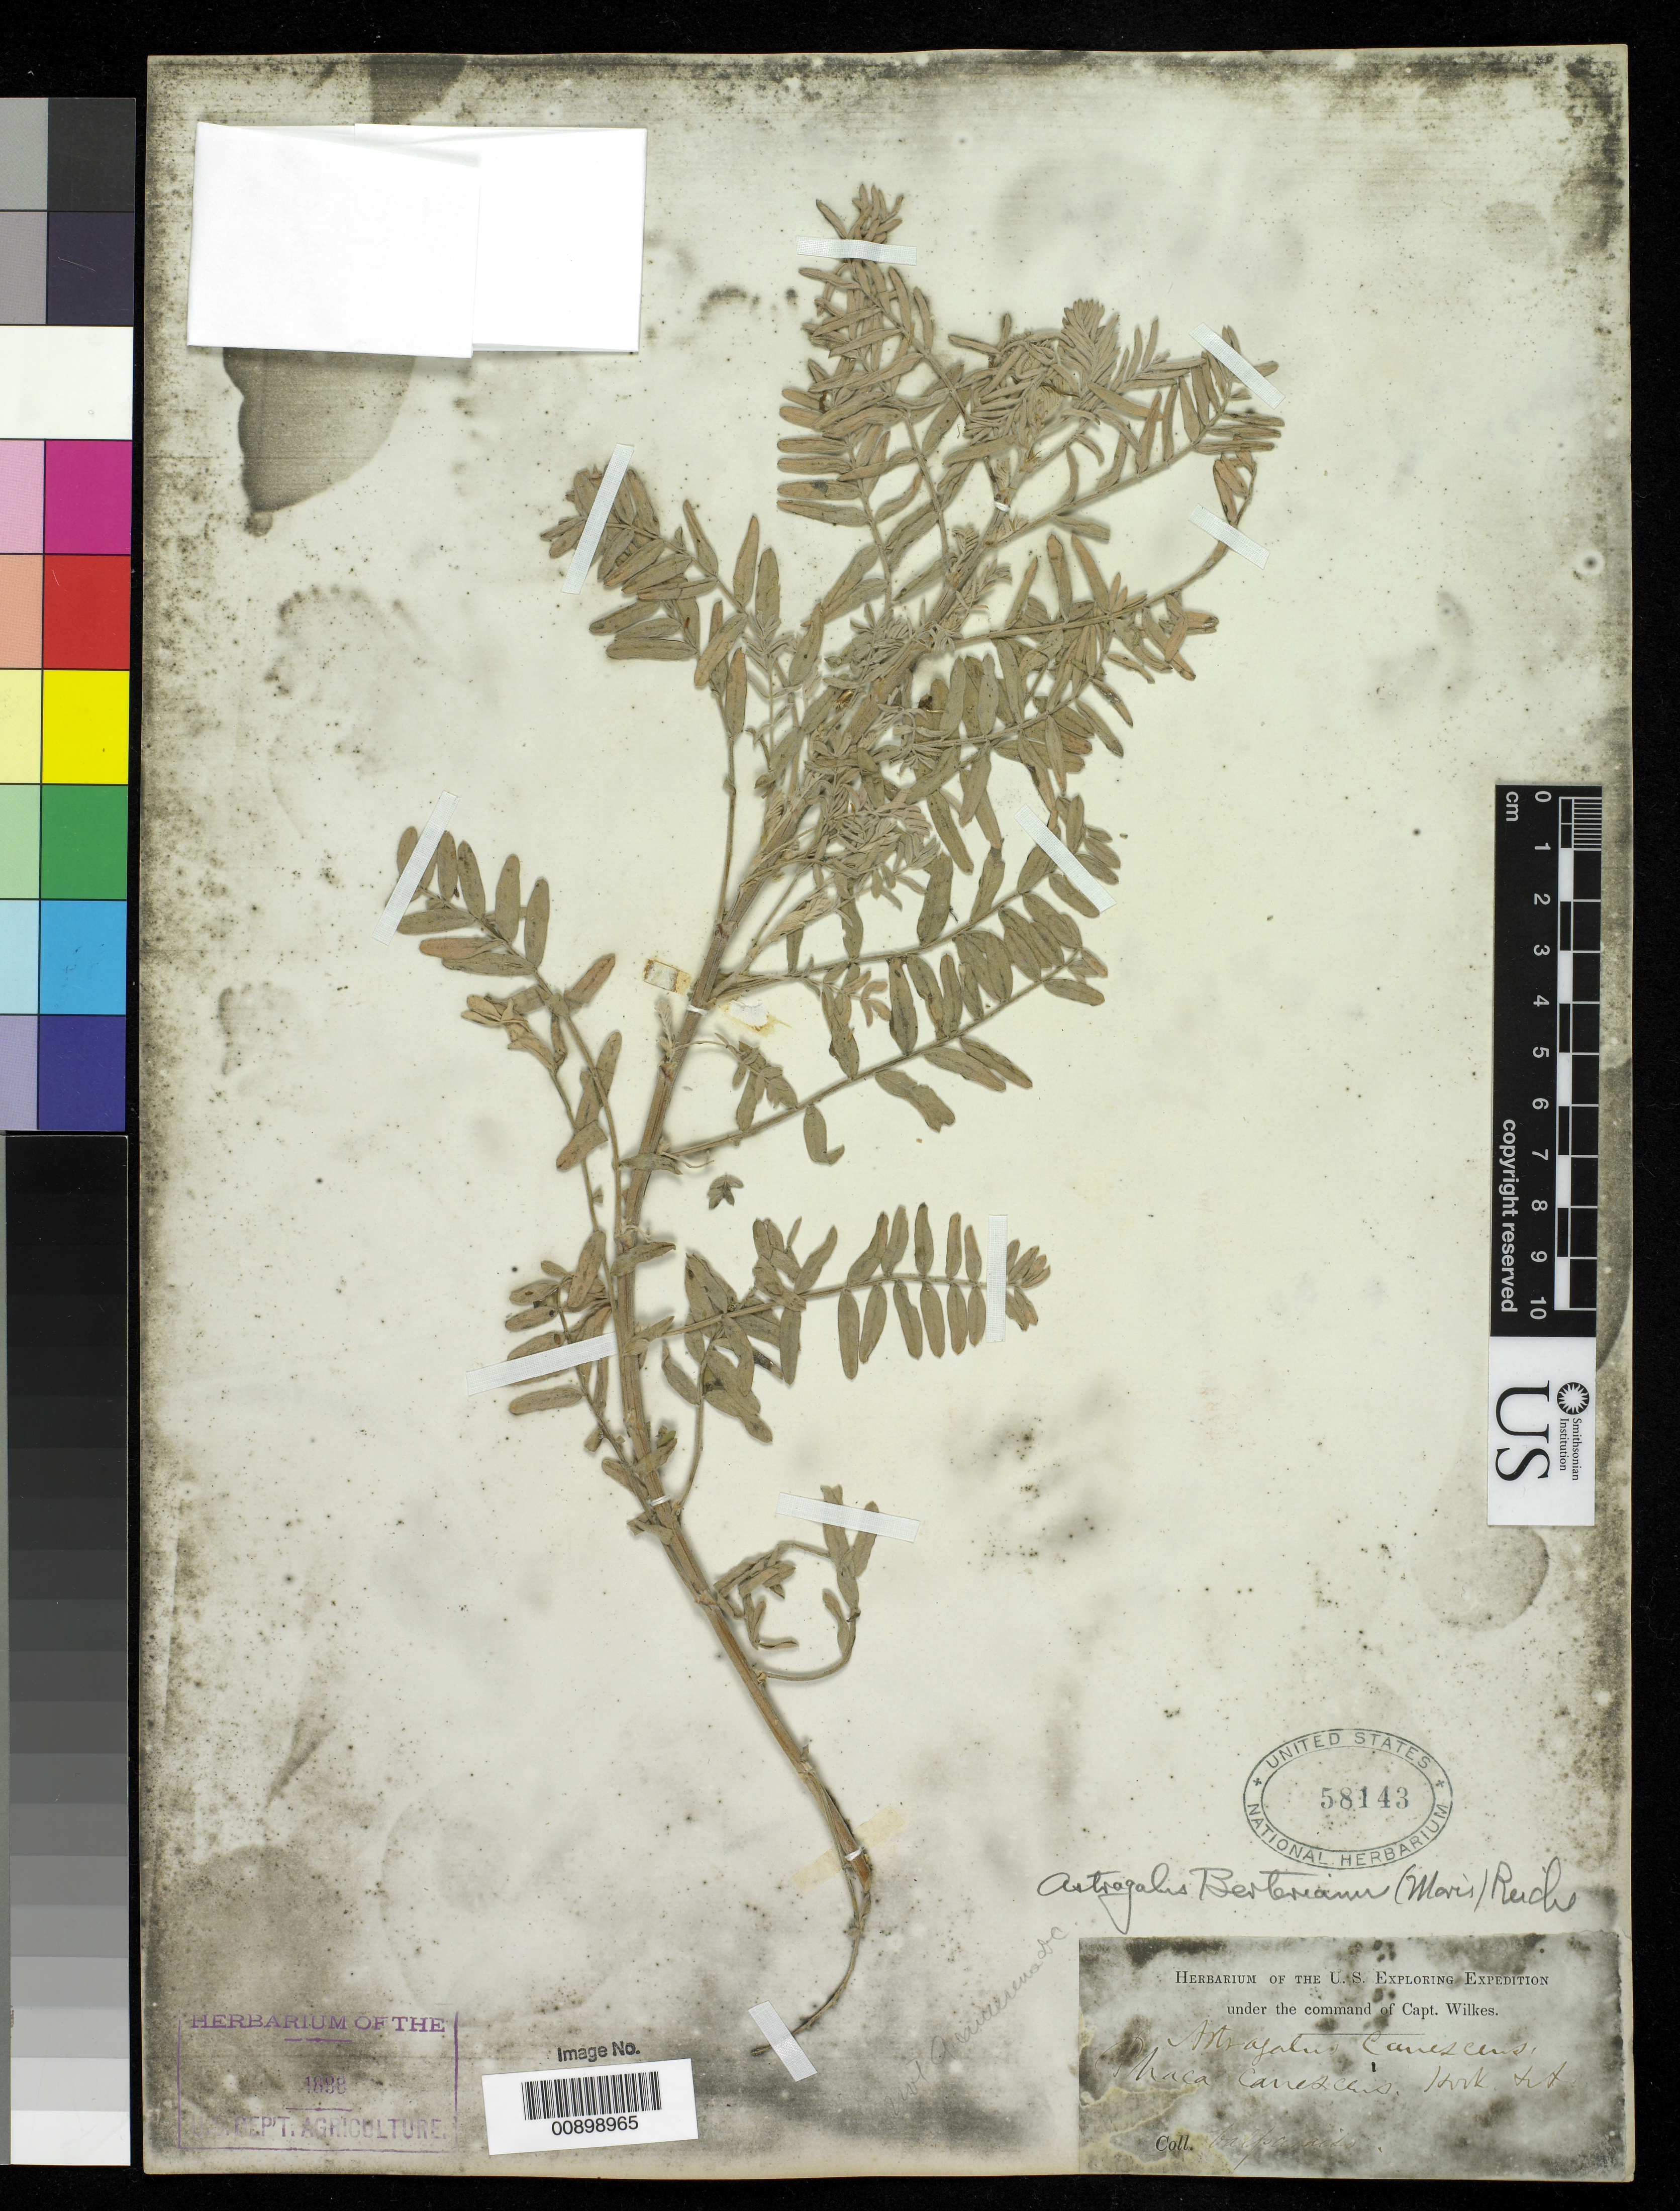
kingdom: Plantae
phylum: Tracheophyta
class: Magnoliopsida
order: Fabales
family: Fabaceae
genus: Astragalus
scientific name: Astragalus berterianus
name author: (Moris) Reiche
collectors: Wilkes Explor. Exped.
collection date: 1838/1842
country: Chile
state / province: Valparaíso (V)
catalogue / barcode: US 58143